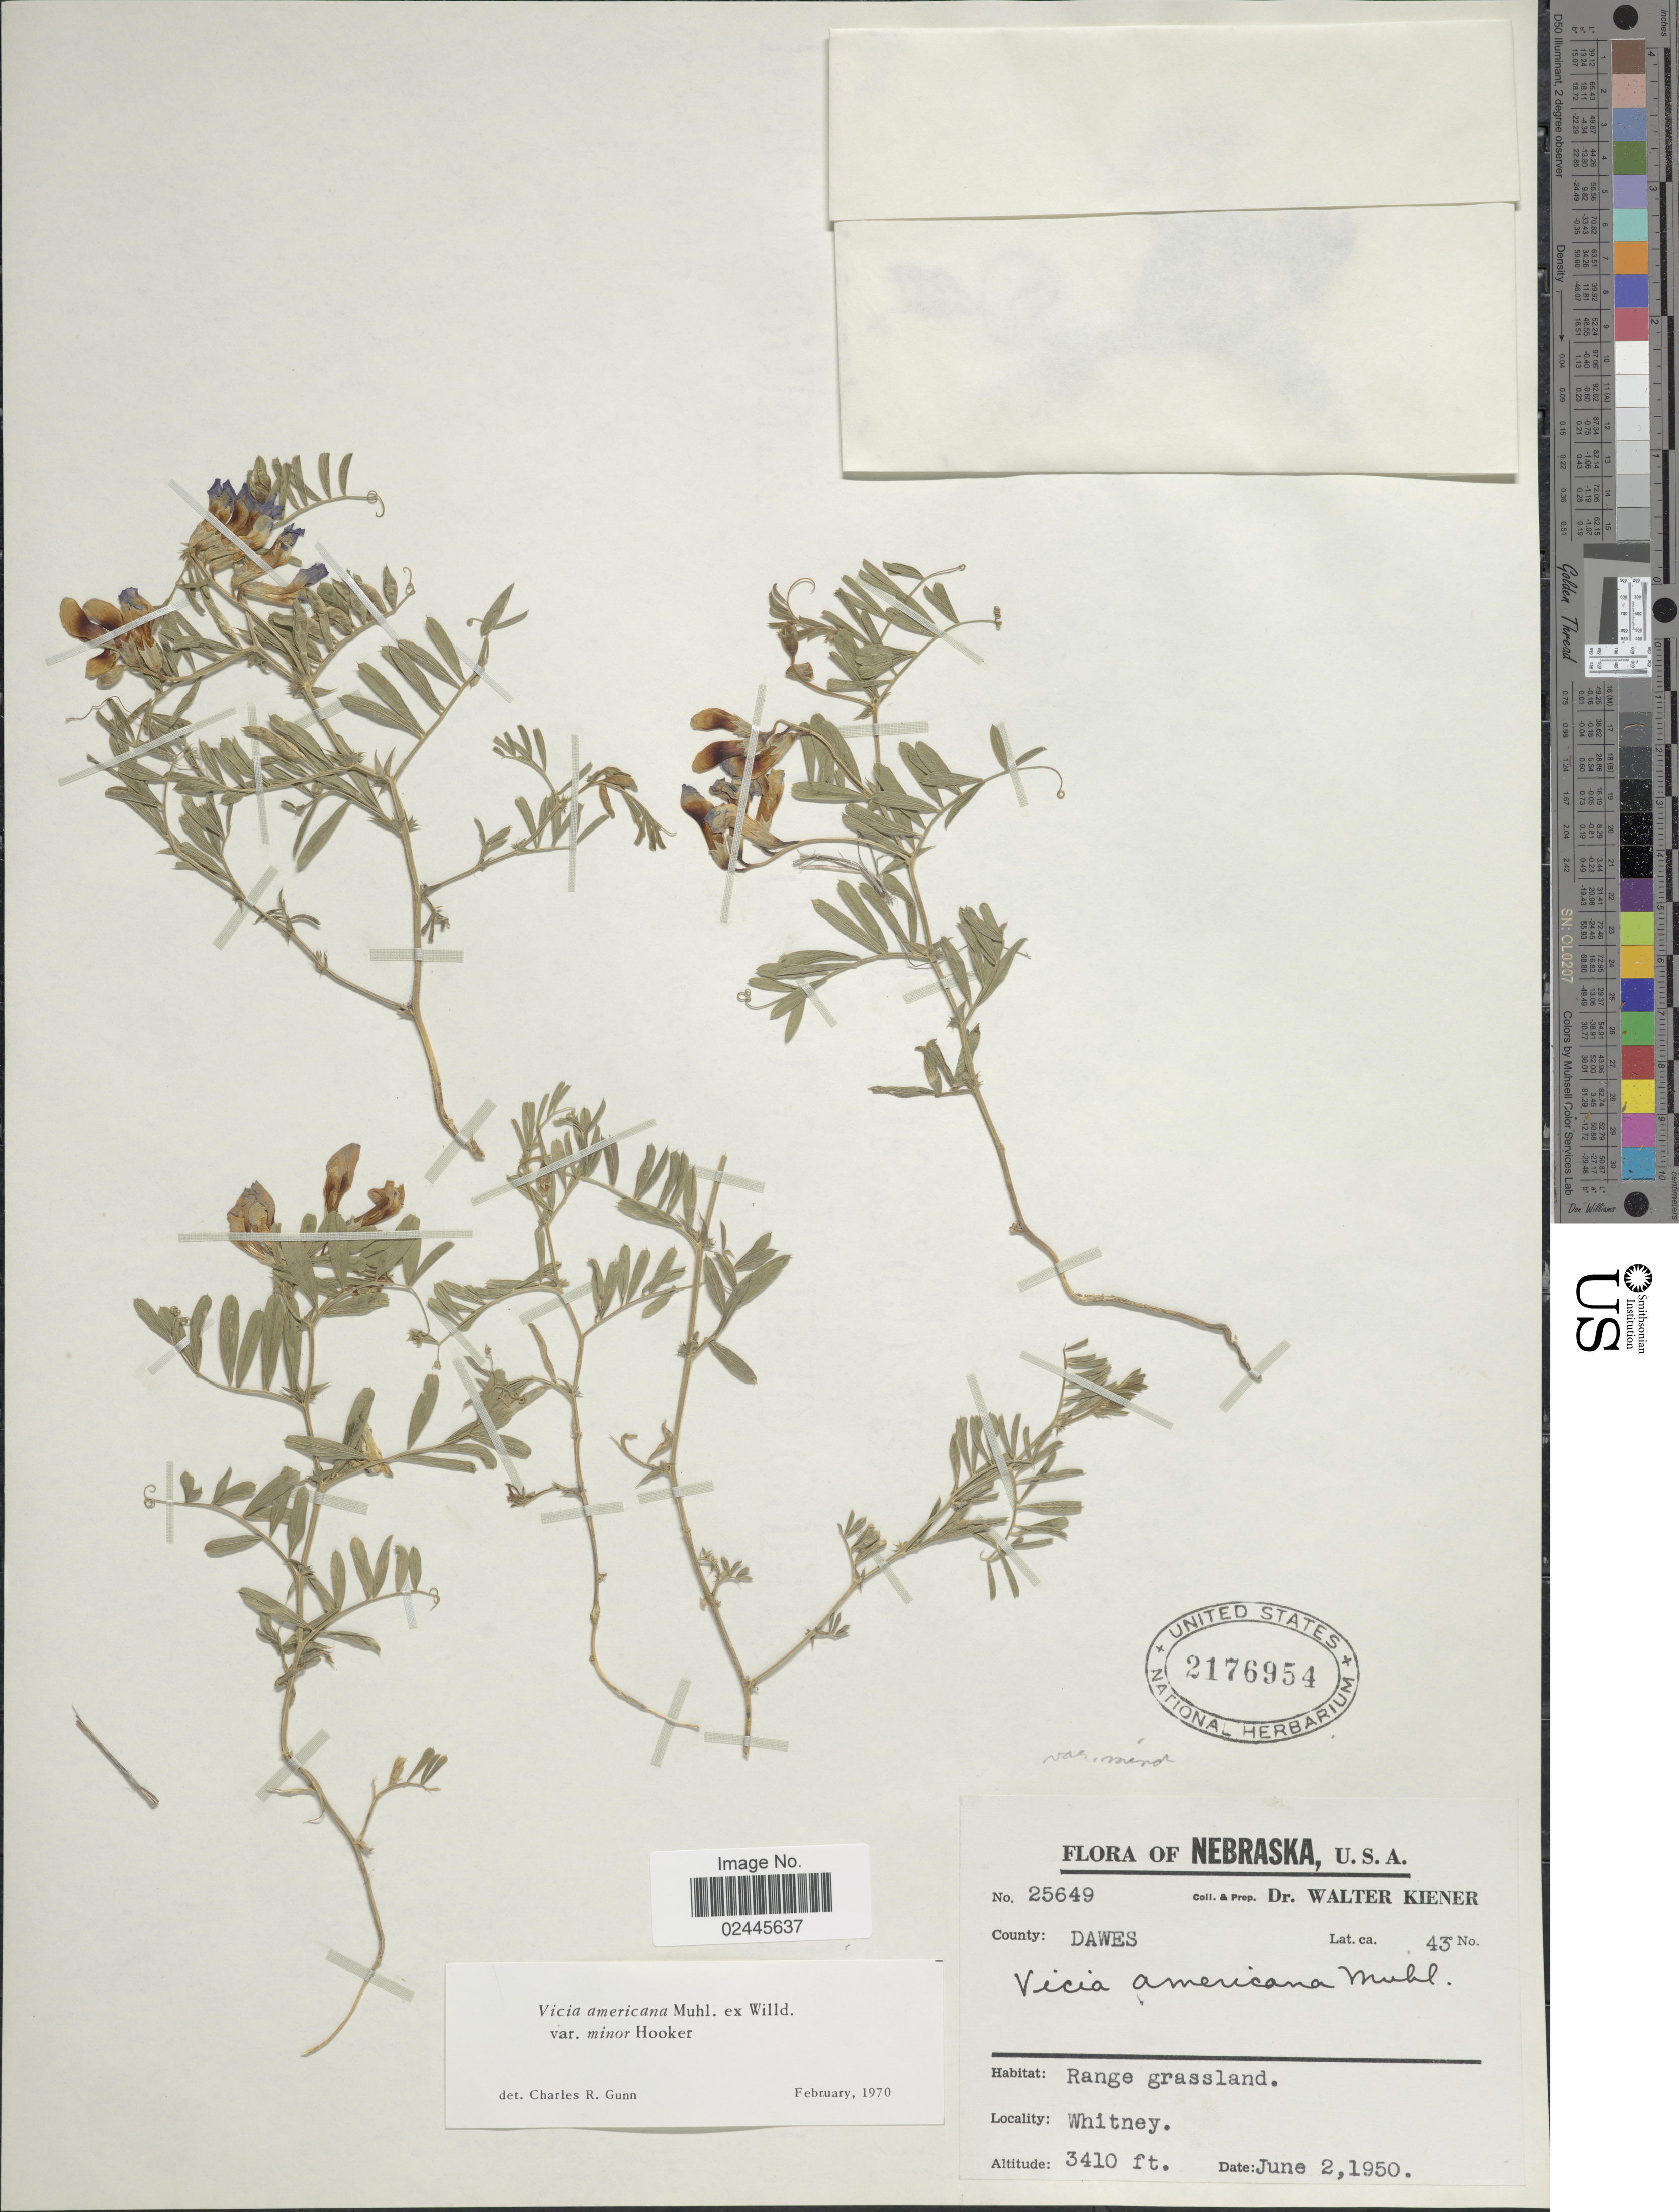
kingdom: Plantae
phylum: Tracheophyta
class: Magnoliopsida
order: Fabales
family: Fabaceae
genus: Vicia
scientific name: Vicia americana var. minor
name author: Hook.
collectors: W. Kiener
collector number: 25649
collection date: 1950-06-02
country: United States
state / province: Nebraska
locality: County: Dawes, Range grassland, Whitney.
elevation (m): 1039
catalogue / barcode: US 2176954